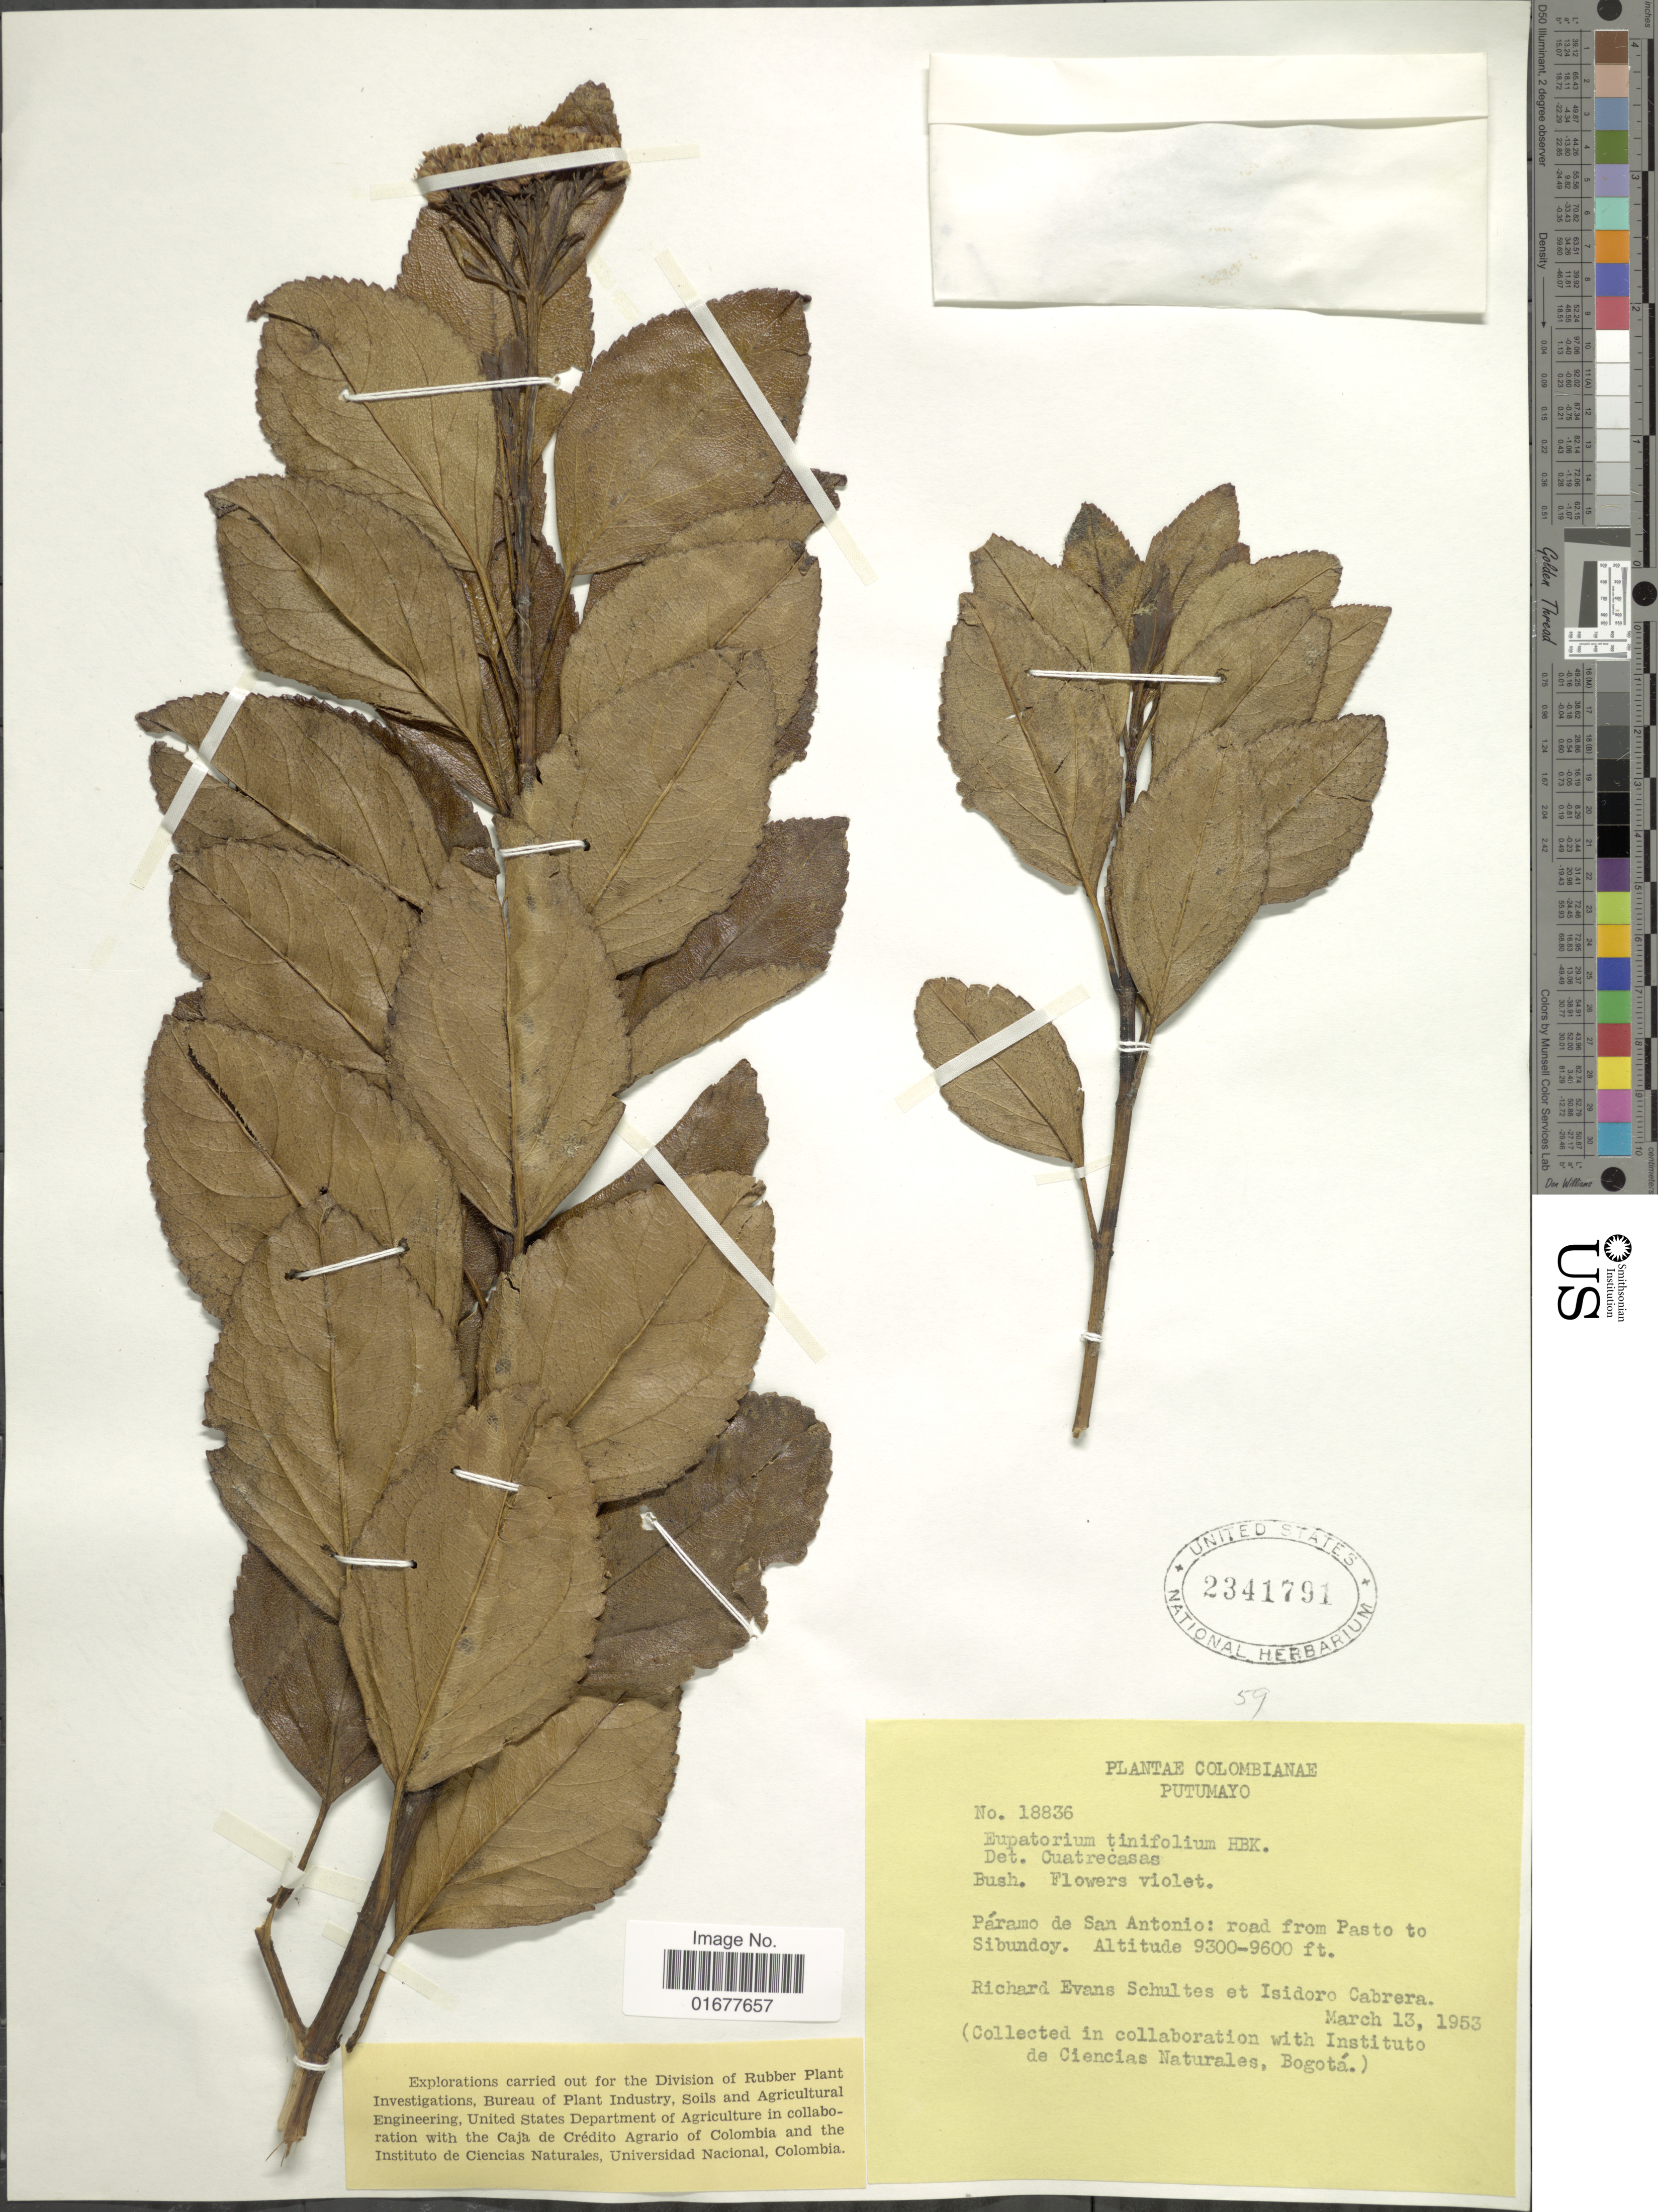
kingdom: Plantae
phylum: Tracheophyta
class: Magnoliopsida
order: Asterales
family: Asteraceae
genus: Ageratina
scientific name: Ageratina tinifolia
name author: (Kunth) R.M. King & H. Rob.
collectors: R. E. Schultes & I. Cabrera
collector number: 18836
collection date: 1953-03-13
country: Colombia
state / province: Putumayo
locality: Paramo de San Antonio: road from Pasto to Sibundoy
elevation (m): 2835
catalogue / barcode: US 2341791